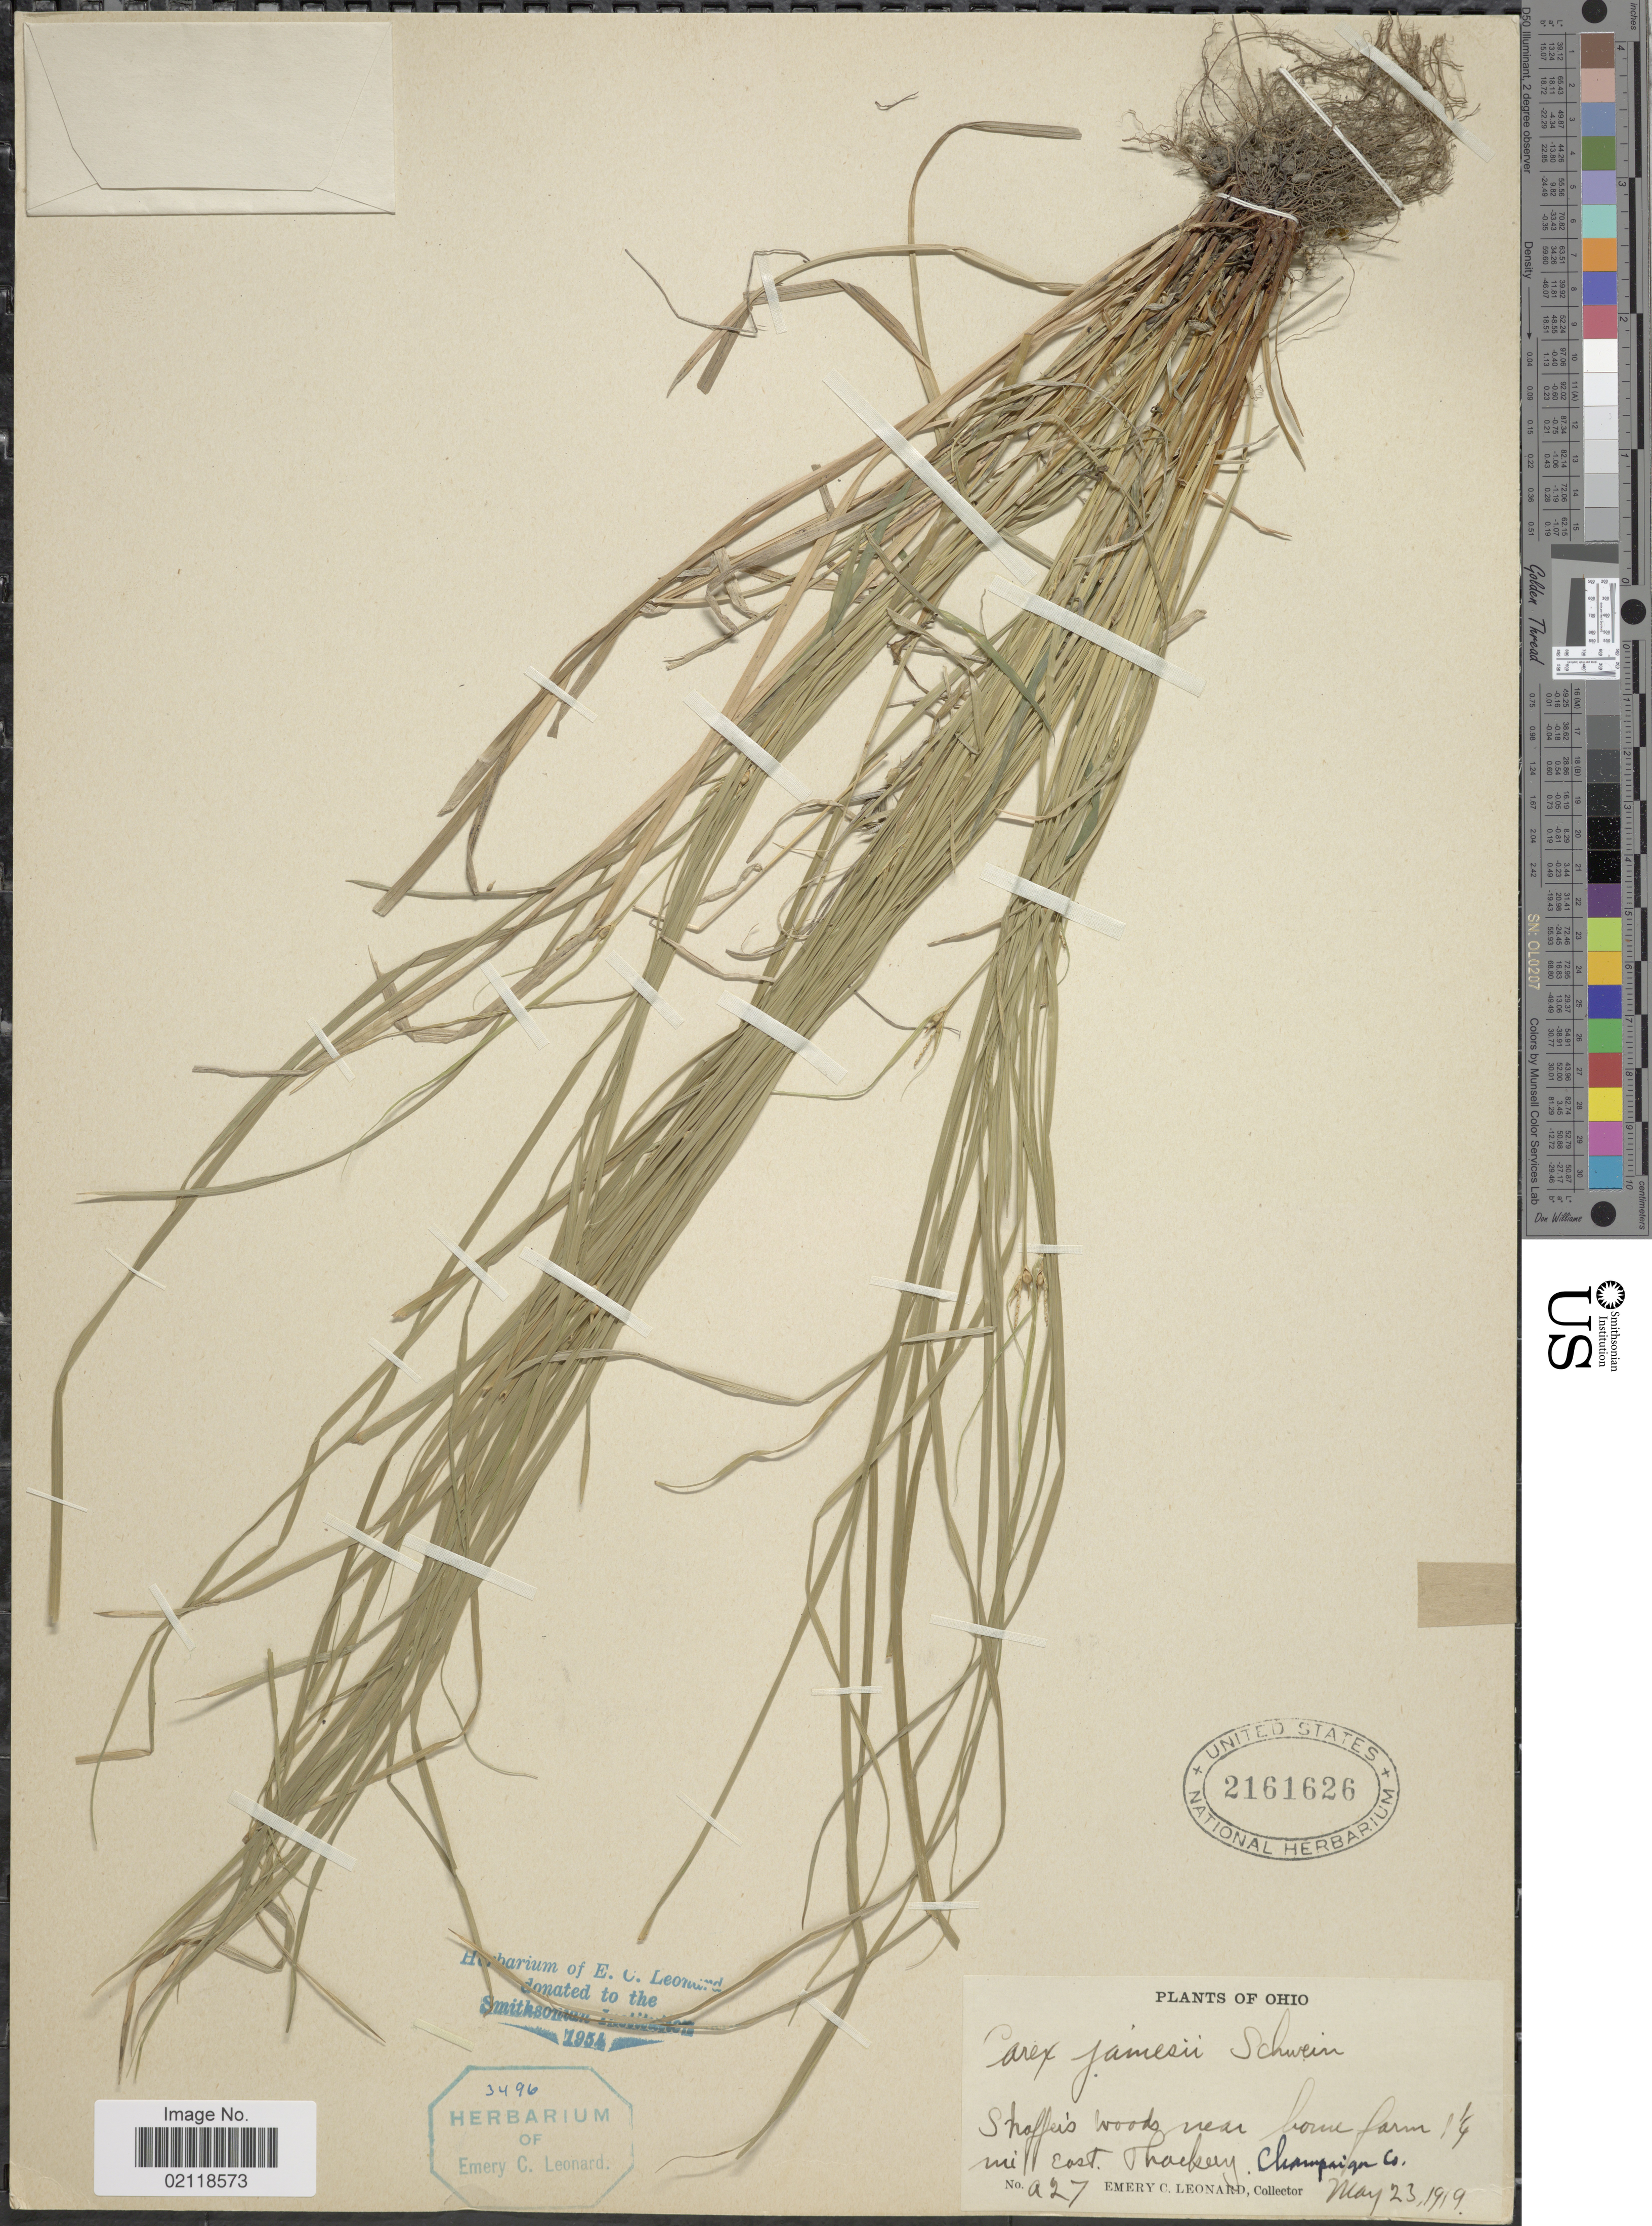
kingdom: Plantae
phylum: Tracheophyta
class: Liliopsida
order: Poales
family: Cyperaceae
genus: Carex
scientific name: Carex jamesii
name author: Schwein.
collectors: E. C. Leonard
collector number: A25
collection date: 1919-05-23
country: United States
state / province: Ohio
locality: Shaffer's woods near home farm 1 1/4 miles East Thackery, Champaign Co.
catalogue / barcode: US 2161626